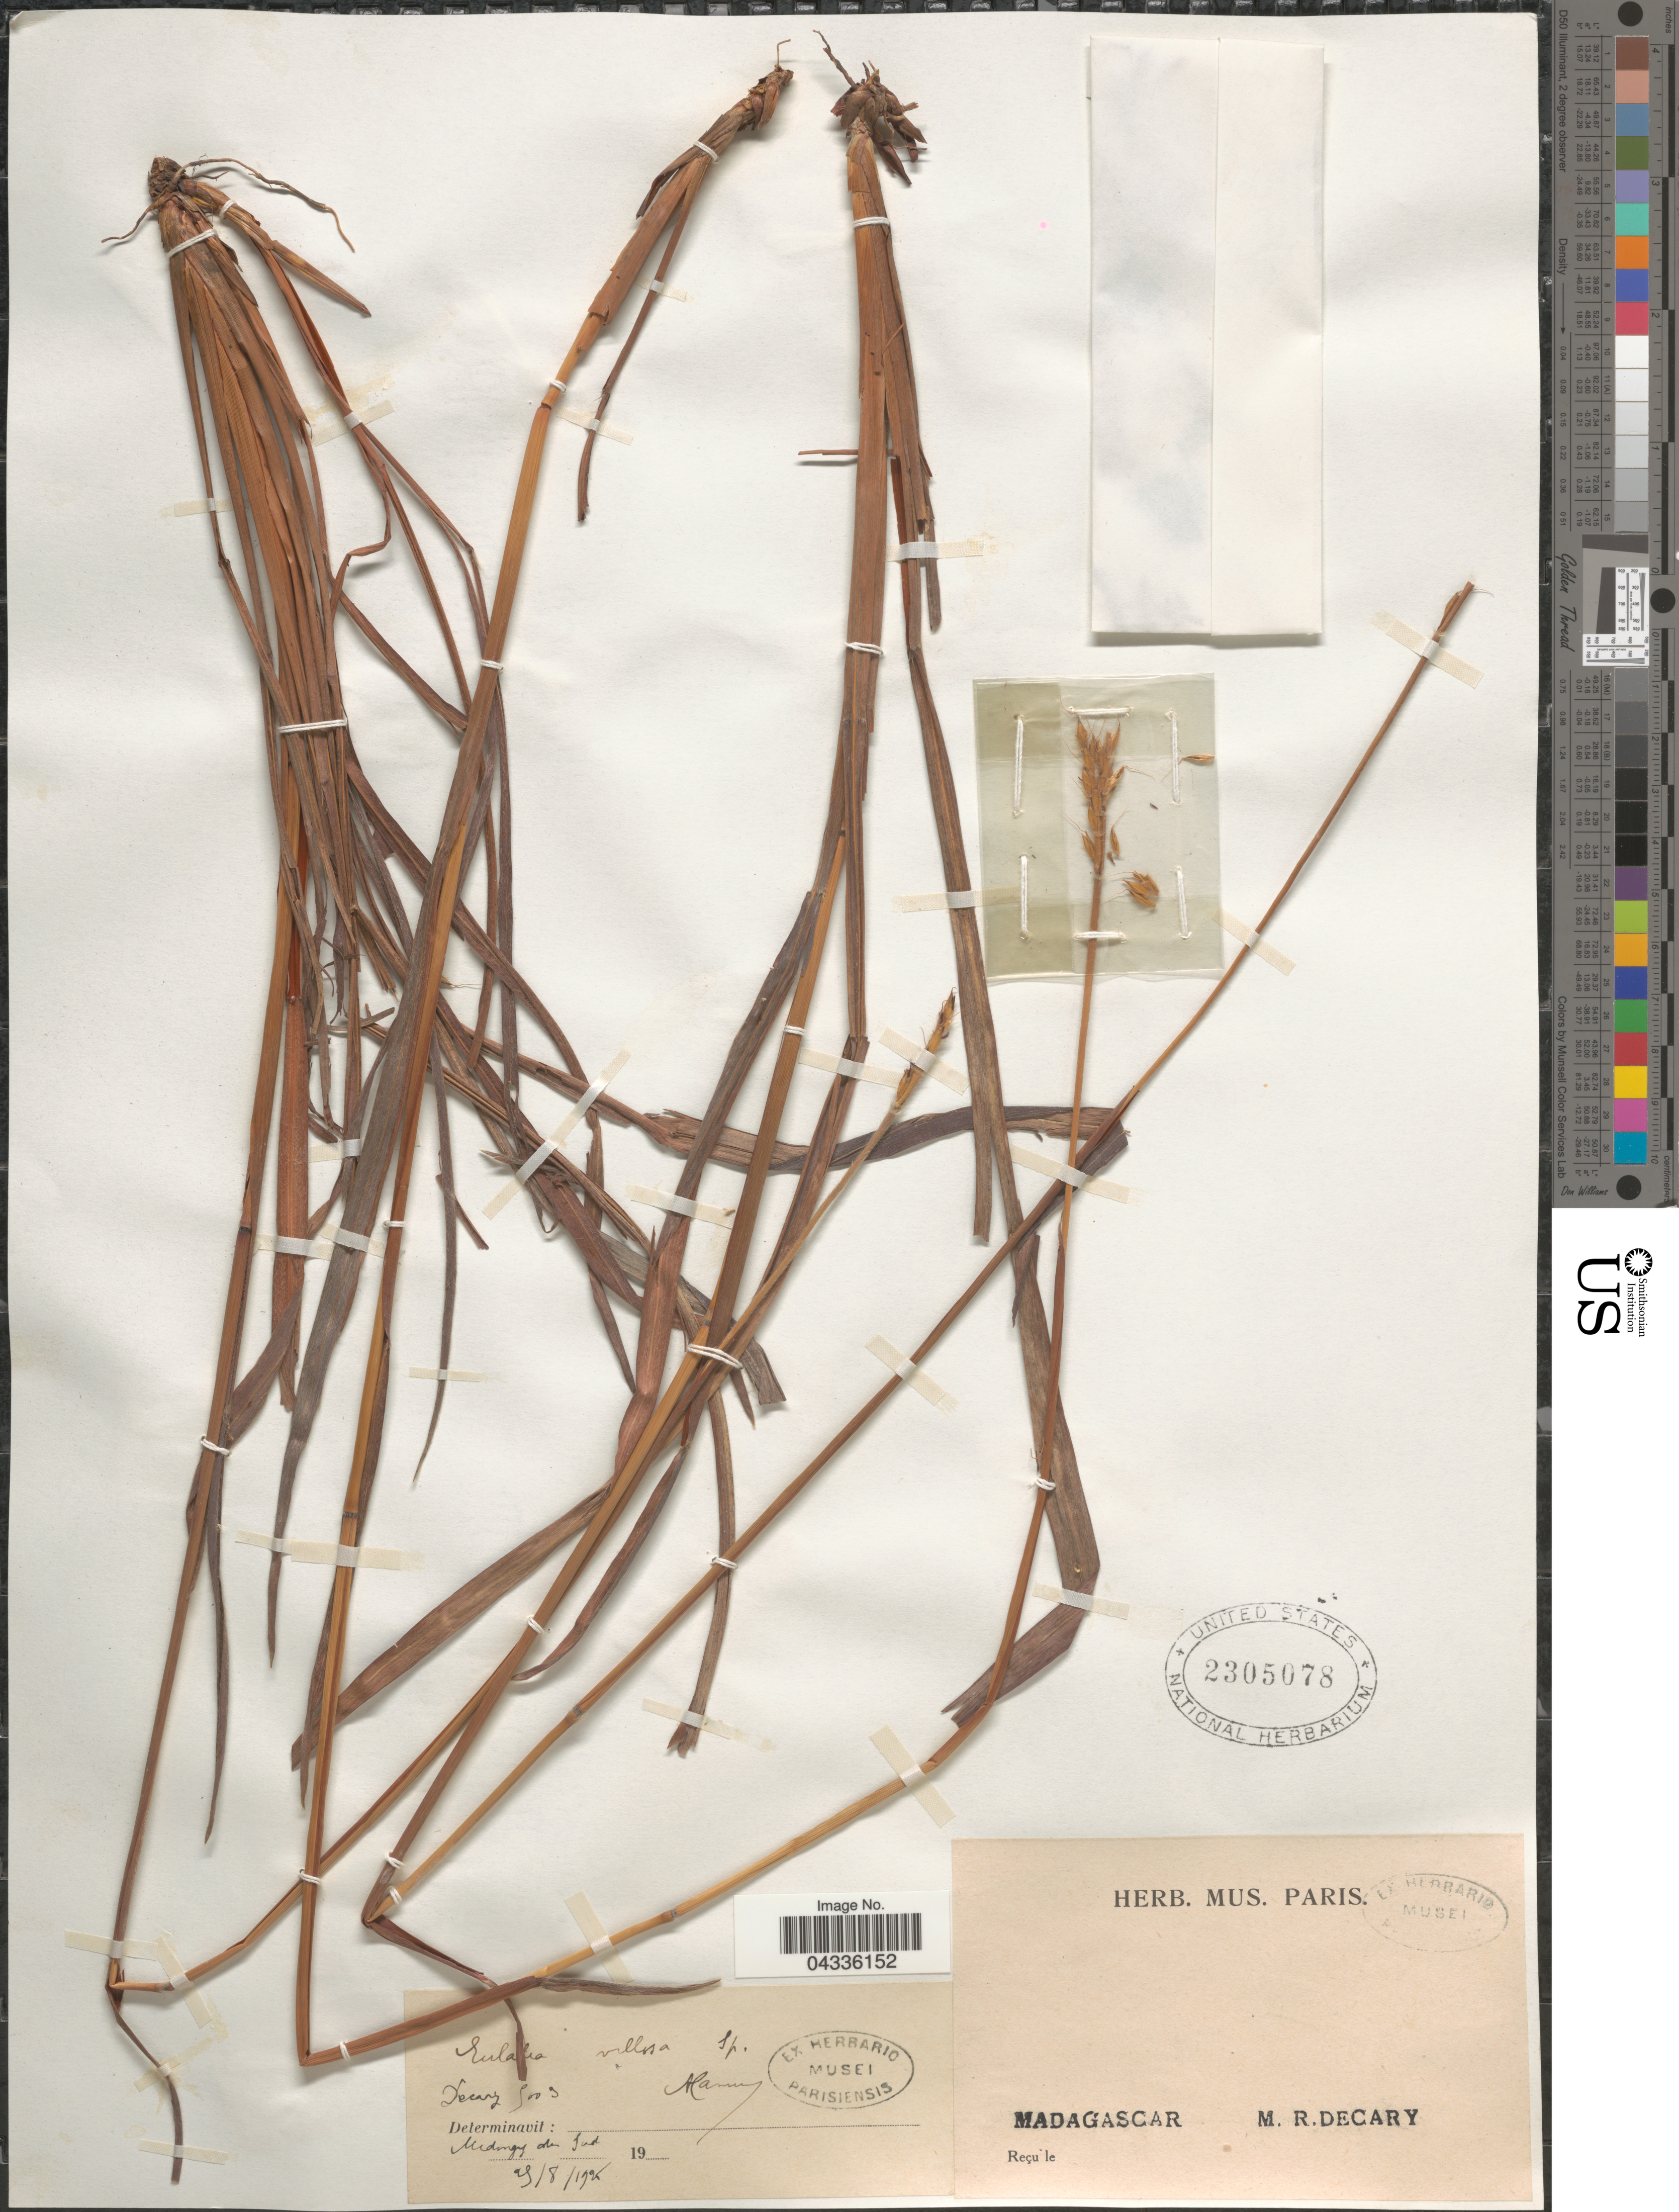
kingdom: Plantae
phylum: Tracheophyta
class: Liliopsida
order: Poales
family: Poaceae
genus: Eulalia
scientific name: Eulalia villosa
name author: (Thunb.) Nees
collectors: R. Decary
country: Madagascar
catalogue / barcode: US 2305078